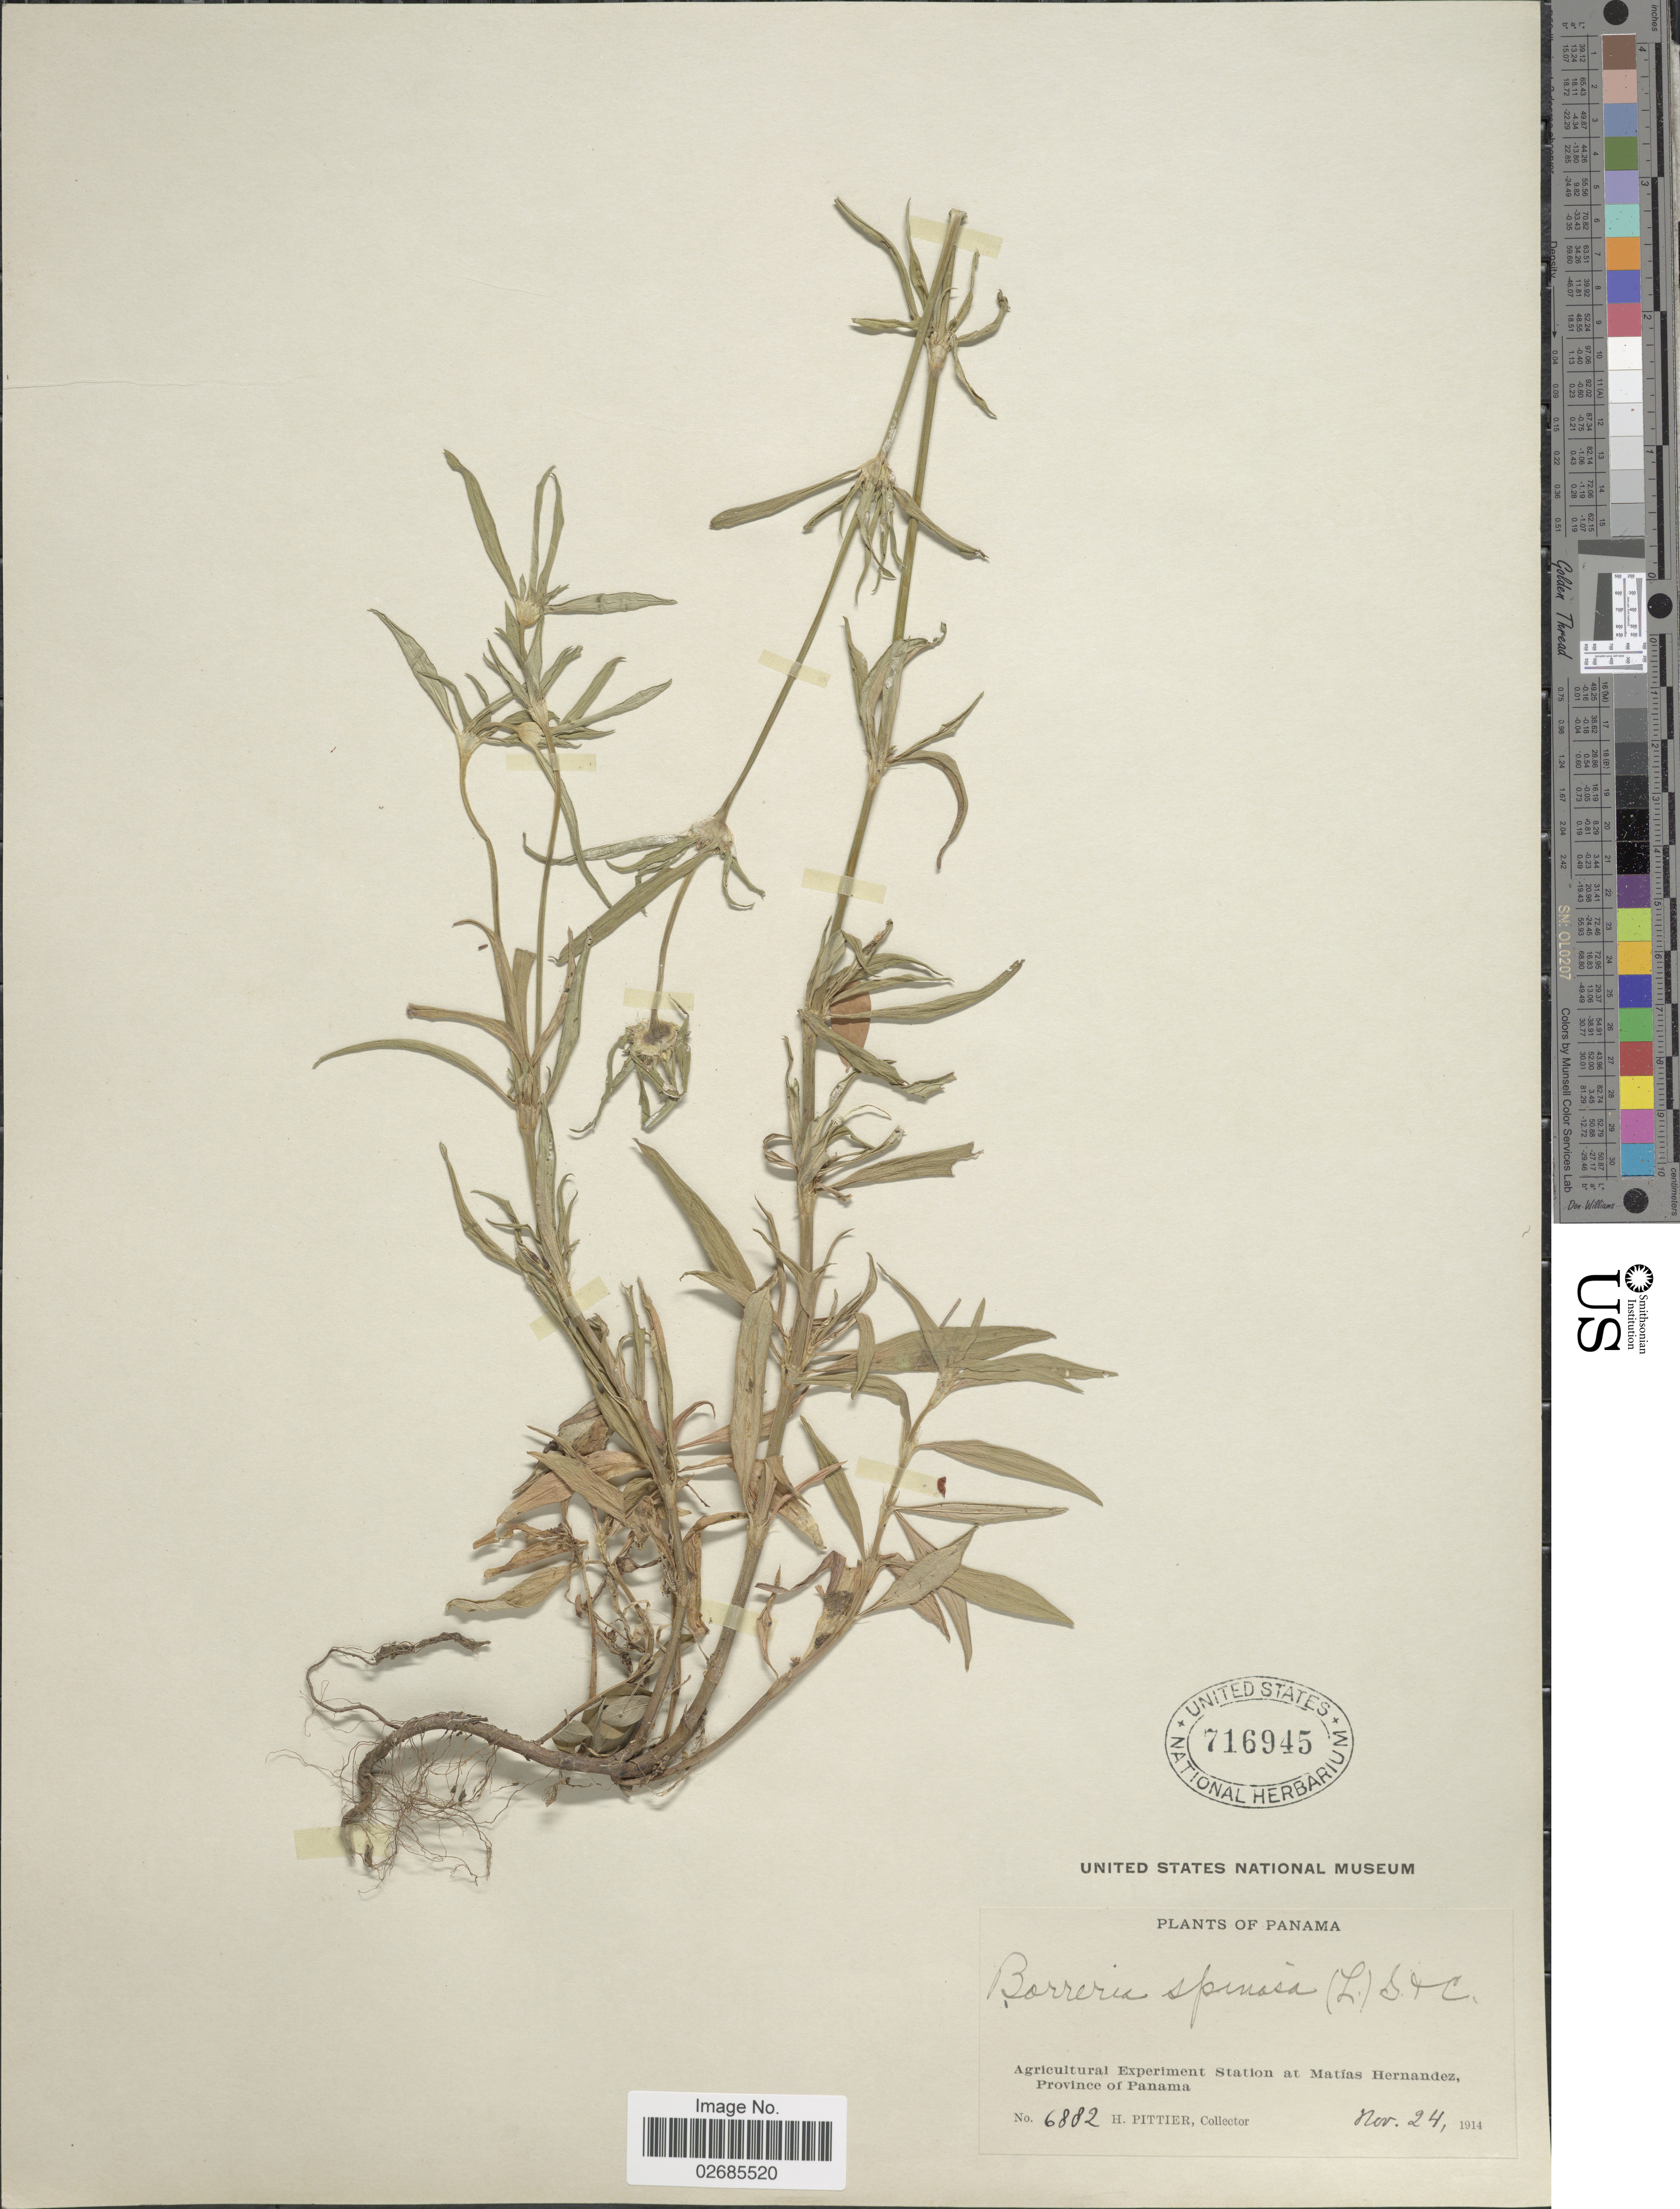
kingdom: Plantae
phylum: Tracheophyta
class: Magnoliopsida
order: Gentianales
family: Rubiaceae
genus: Borreria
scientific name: Borreria densiflora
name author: DC.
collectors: H. F. Pittier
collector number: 6882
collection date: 1914-11-24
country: Panama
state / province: Panamá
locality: Agricultural Experiment Station at Matías Hernandez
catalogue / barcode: US 716945